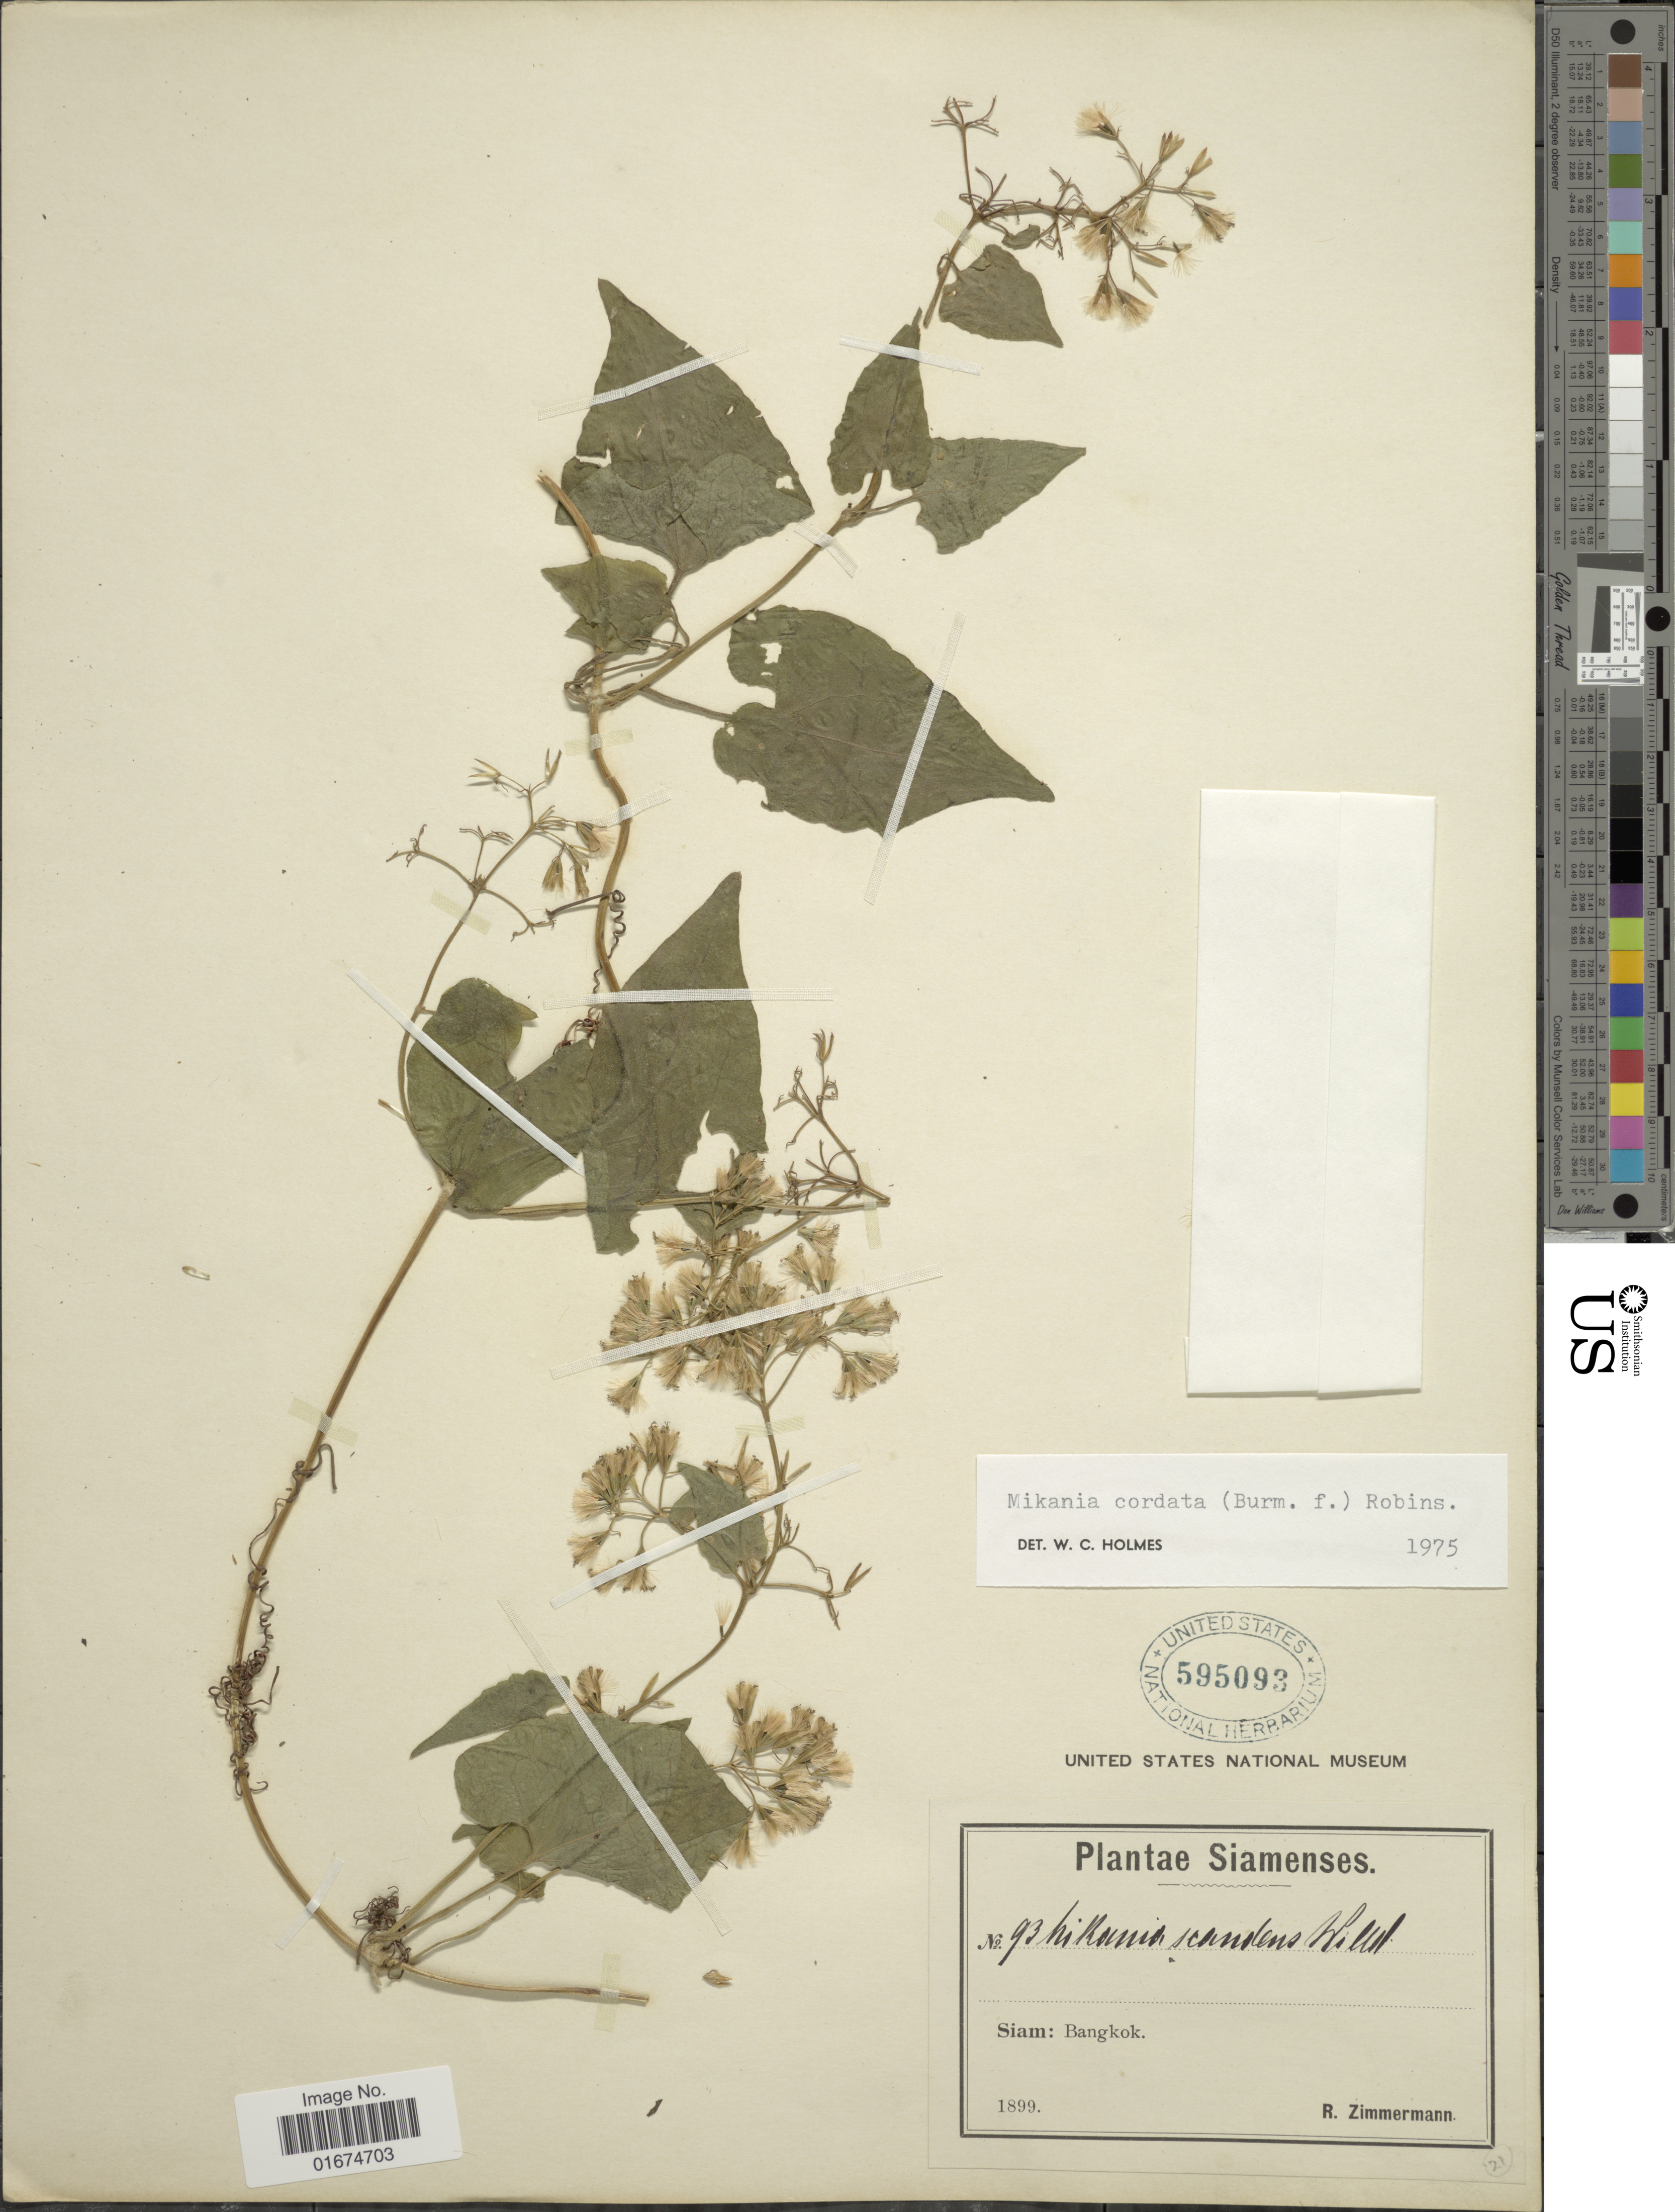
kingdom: Plantae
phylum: Tracheophyta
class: Magnoliopsida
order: Asterales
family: Asteraceae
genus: Mikania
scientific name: Mikania cordata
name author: (Burm. f.) B.L. Rob.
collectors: R. Zimmermann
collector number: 93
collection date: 1899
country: Thailand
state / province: Bangkok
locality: Siam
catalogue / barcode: US 595093